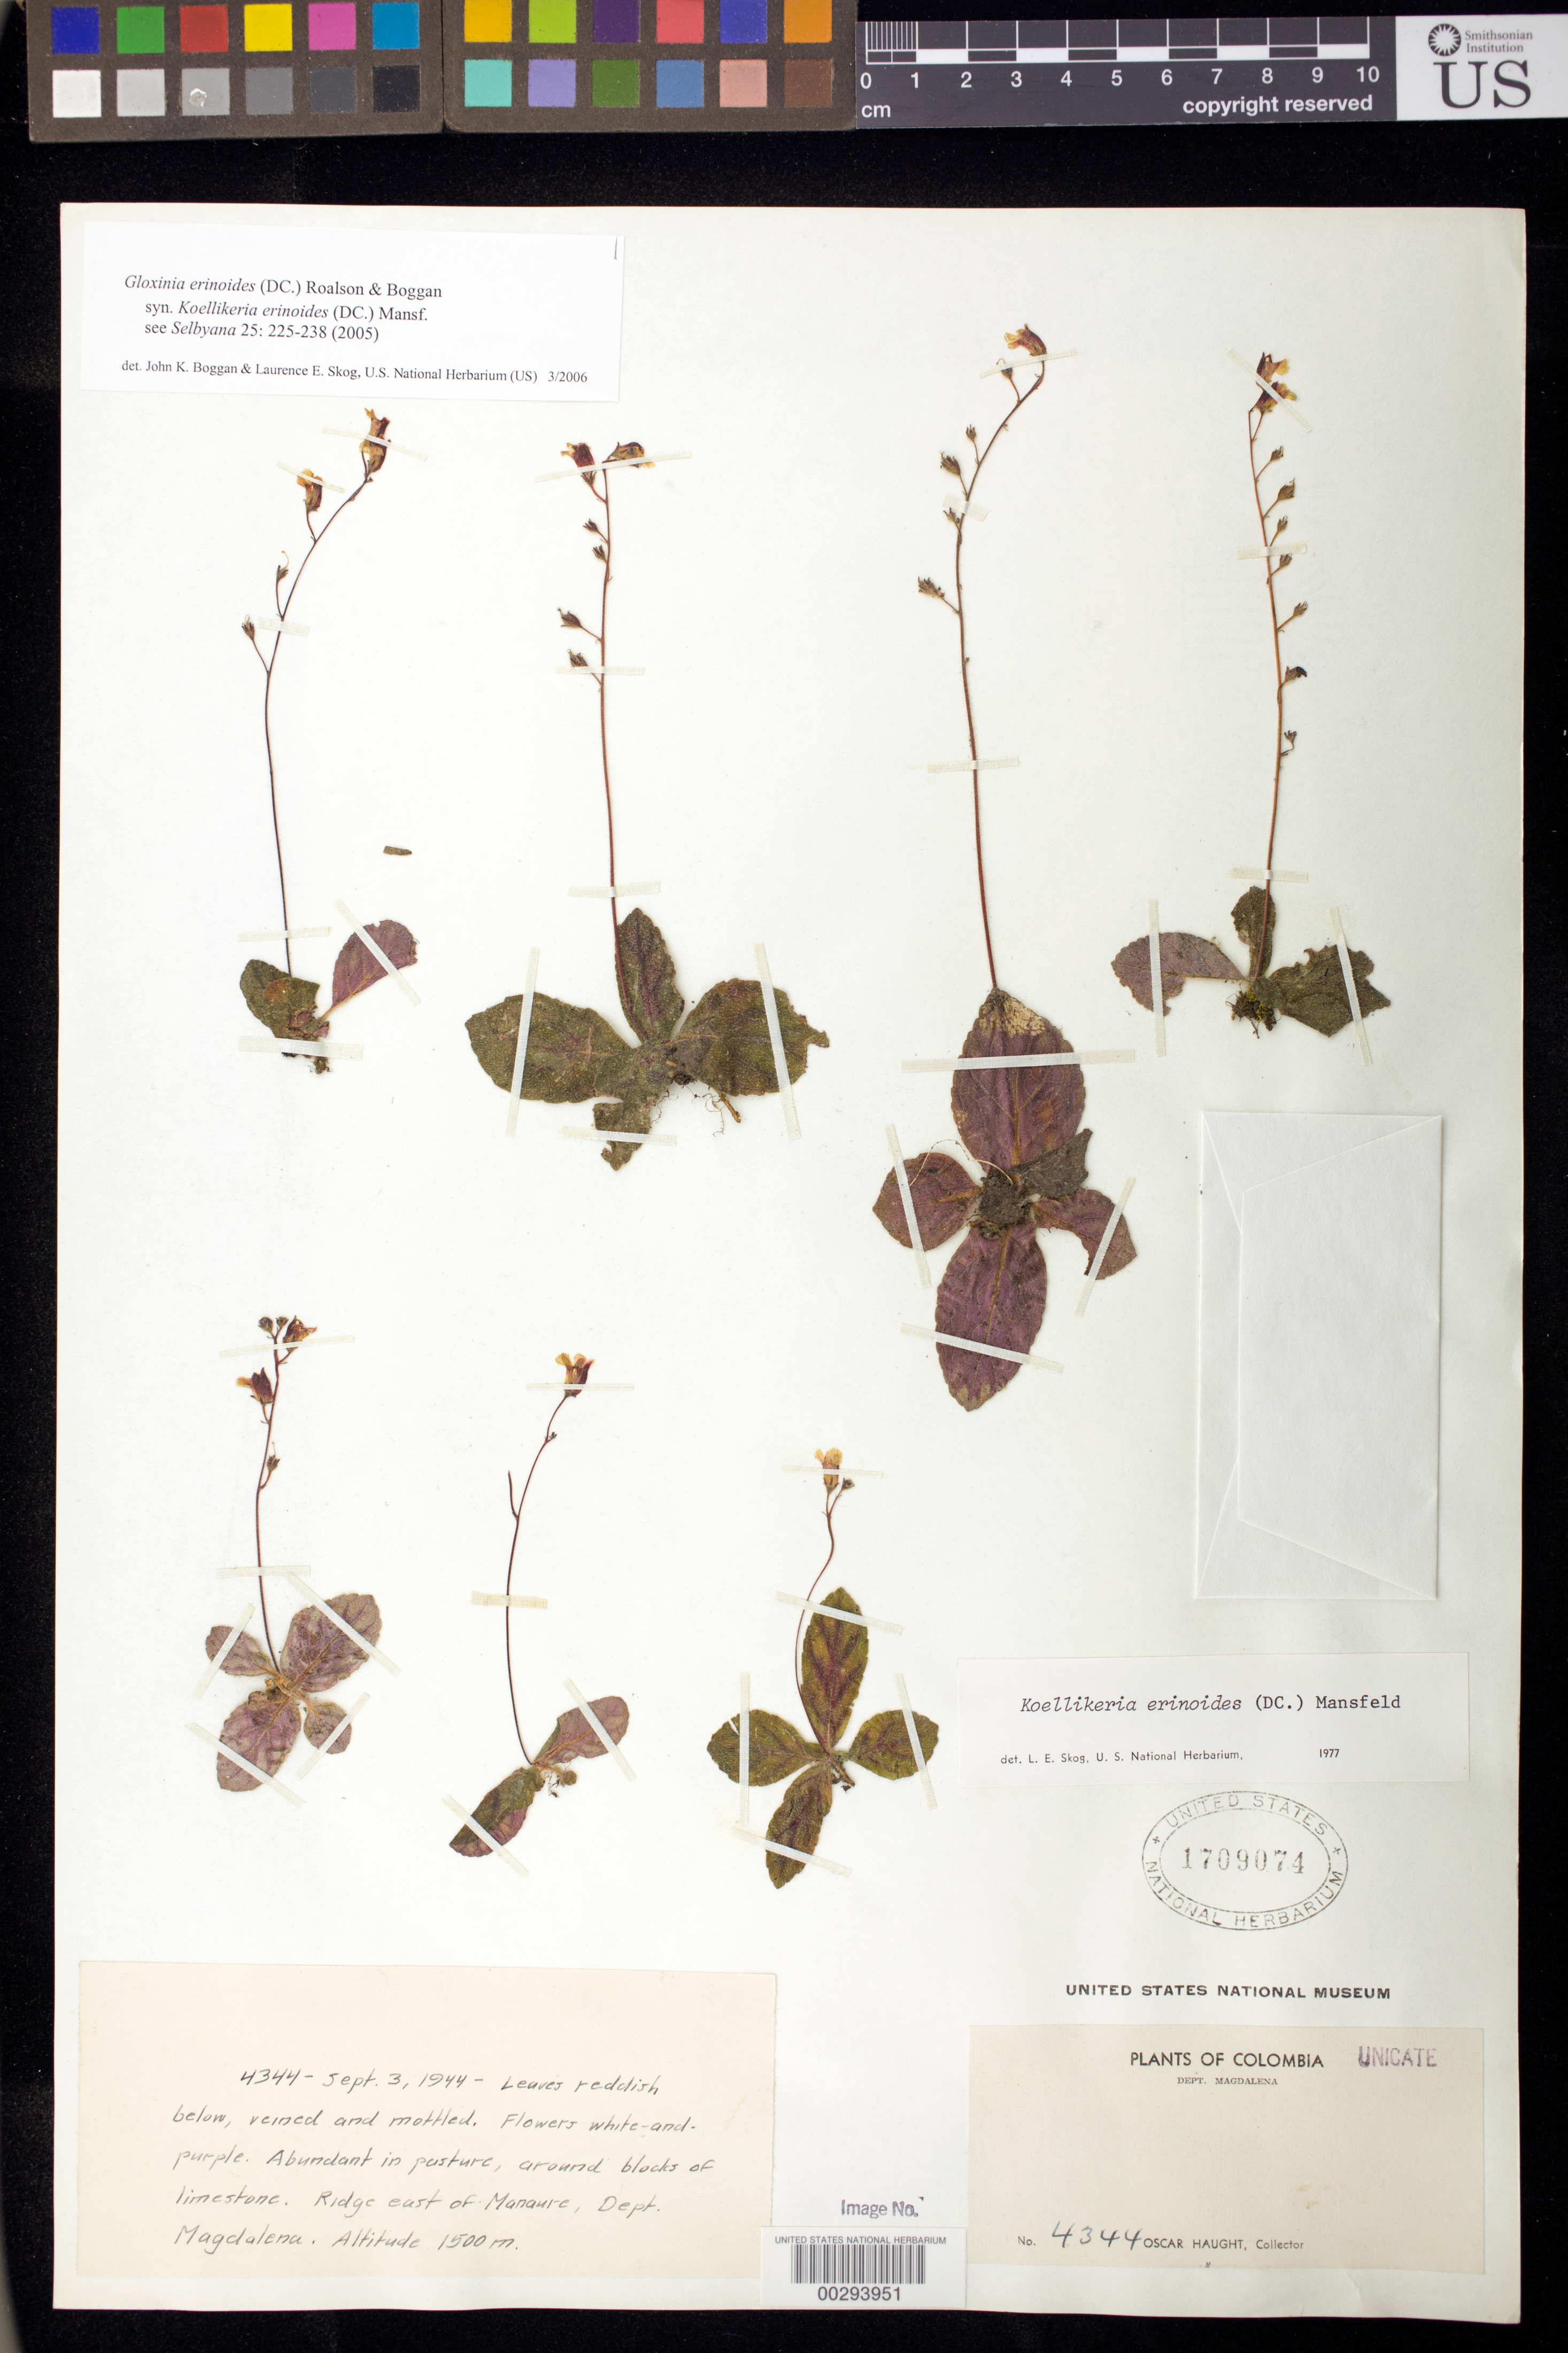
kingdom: Plantae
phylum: Tracheophyta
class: Magnoliopsida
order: Lamiales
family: Gesneriaceae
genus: Gloxinia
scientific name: Gloxinia erinoides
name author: (DC.) Roalson & Boggan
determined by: Boggan, J. K.; Skog, L. E.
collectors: O. L. Haught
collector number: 4344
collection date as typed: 03 Sep 1944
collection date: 1944-09-03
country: Colombia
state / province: Magdalena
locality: Ridge E of Manaure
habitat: Abundant in pasture, around blocks of limestone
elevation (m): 1500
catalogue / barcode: US 1709074